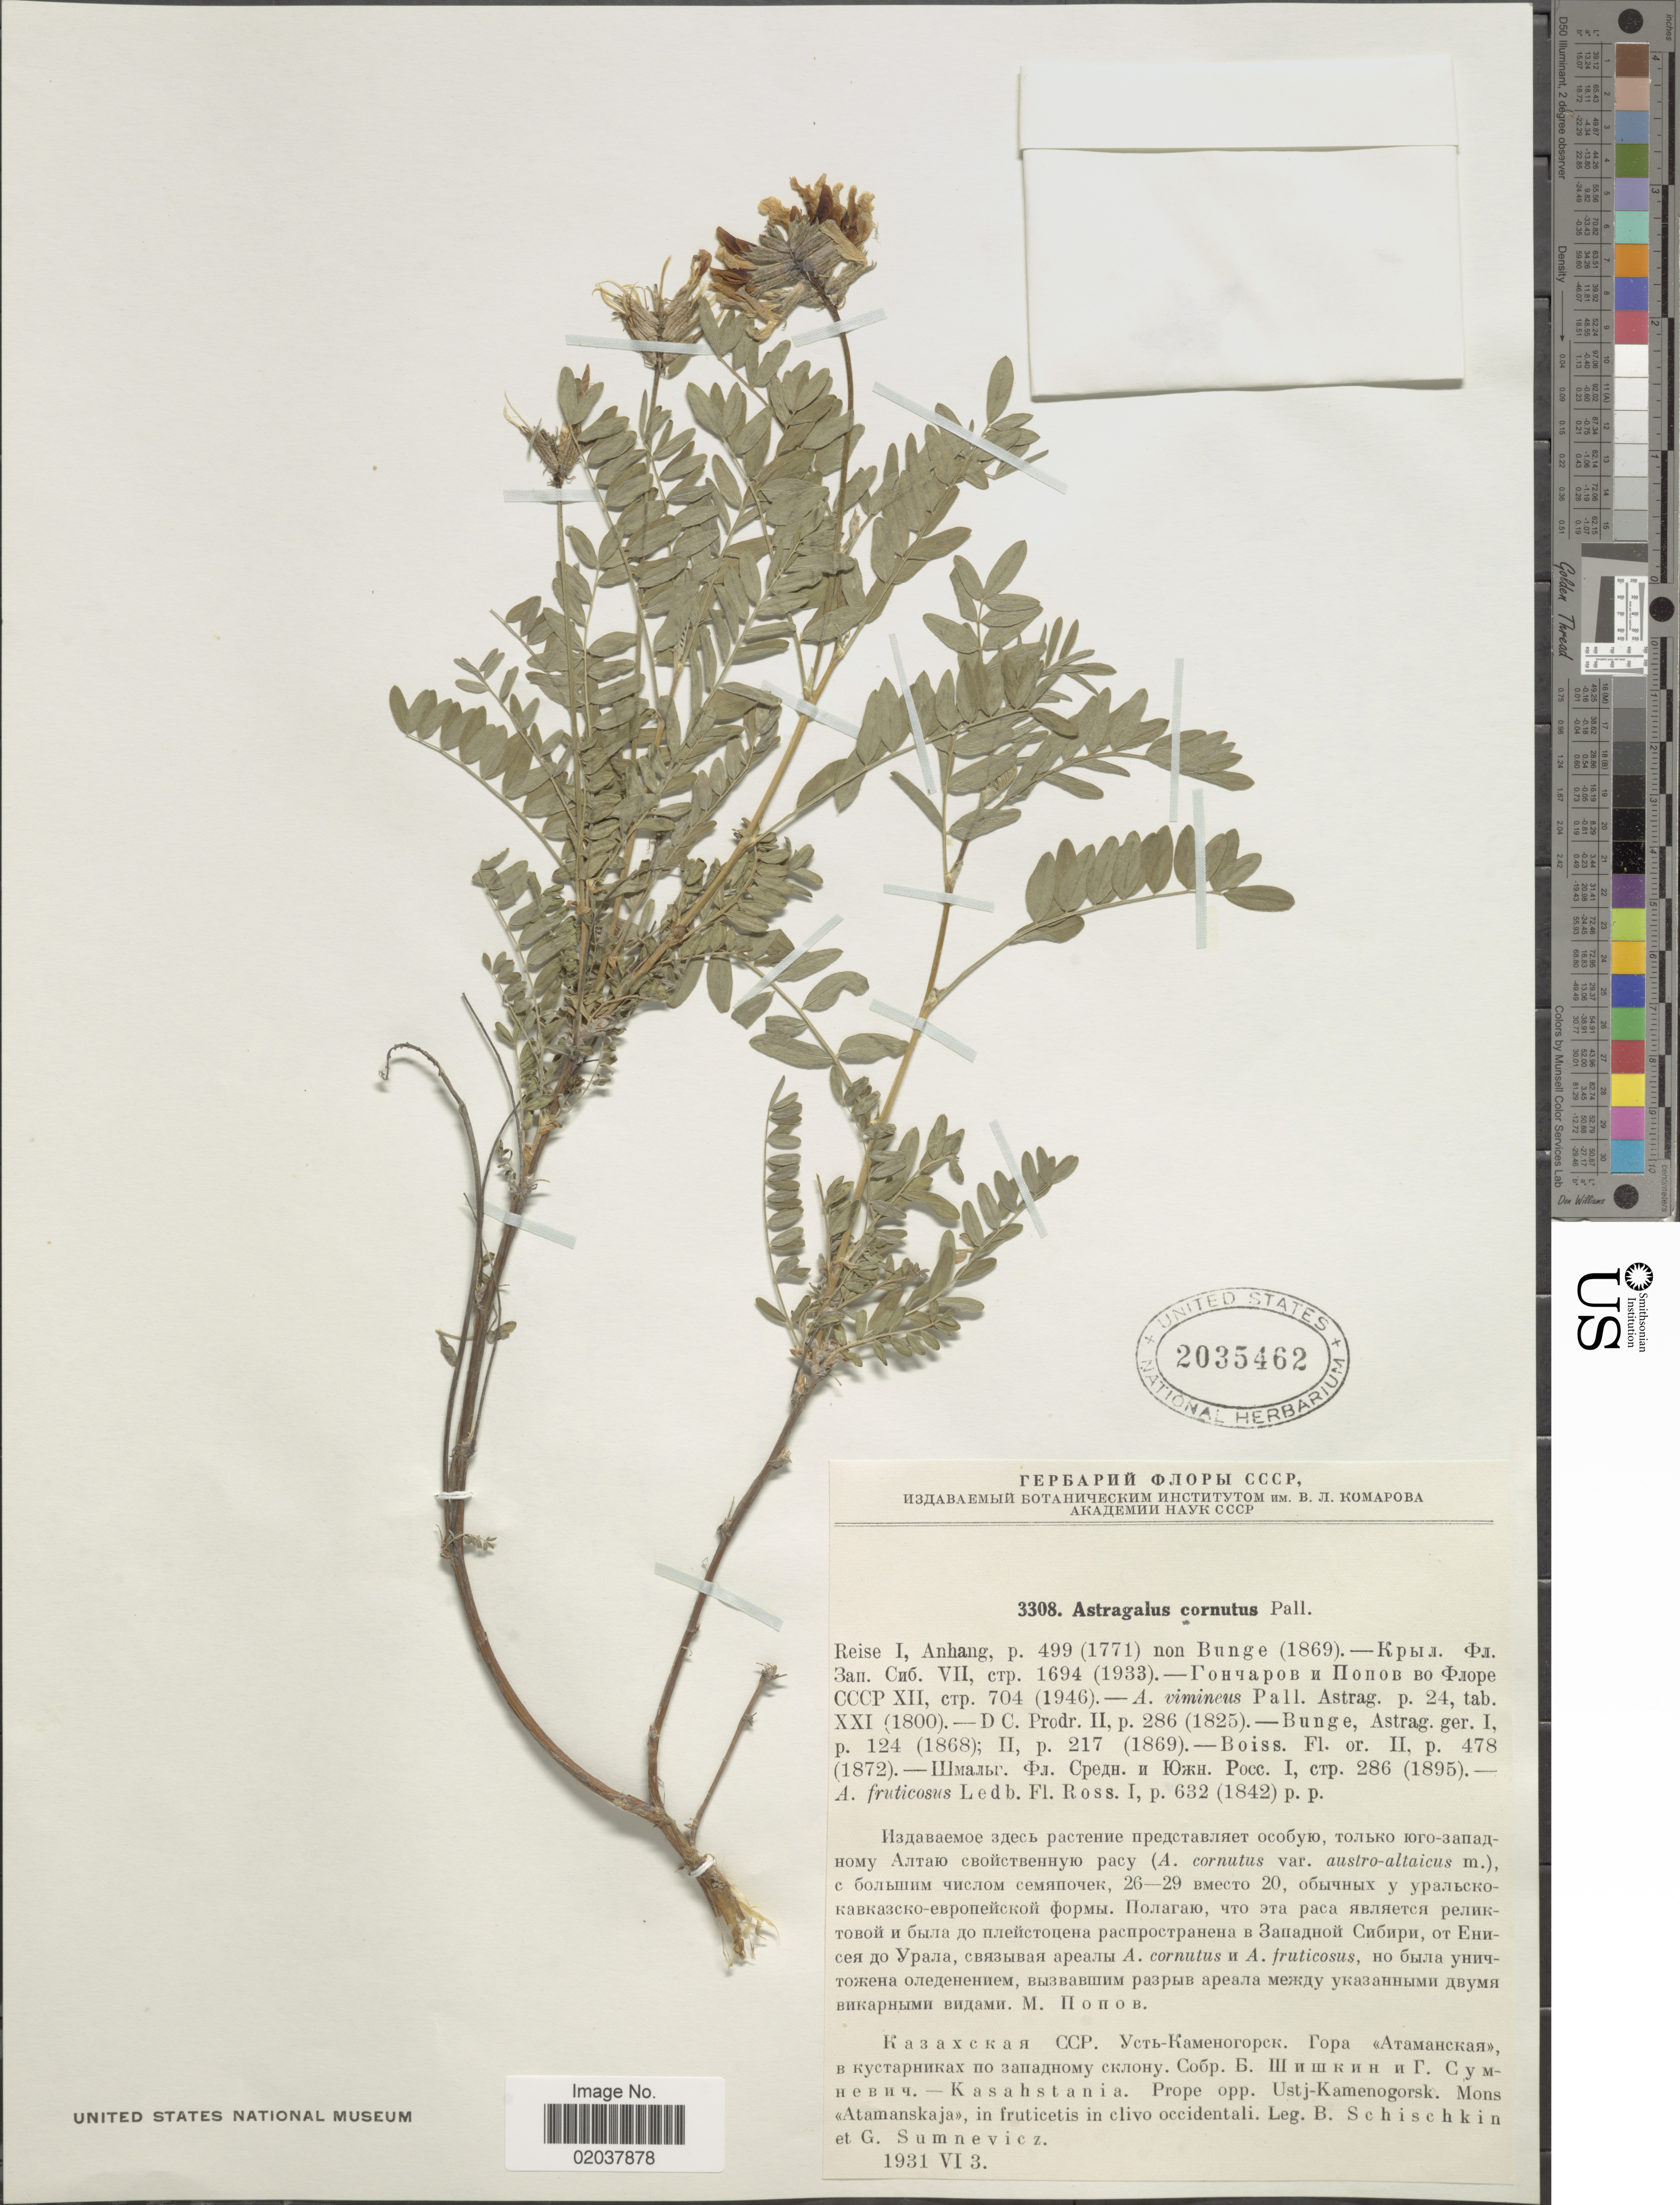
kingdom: Plantae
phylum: Tracheophyta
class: Magnoliopsida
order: Fabales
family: Fabaceae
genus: Astragalus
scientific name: Astragalus cornutus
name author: Pall.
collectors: B. Schischkin & G. Sumnevicz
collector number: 3308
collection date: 1931-06-03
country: Kazakhstan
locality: Prope opp. Ustj-Kamenogorsk, Mons Atamanskaja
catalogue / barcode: US 2035462